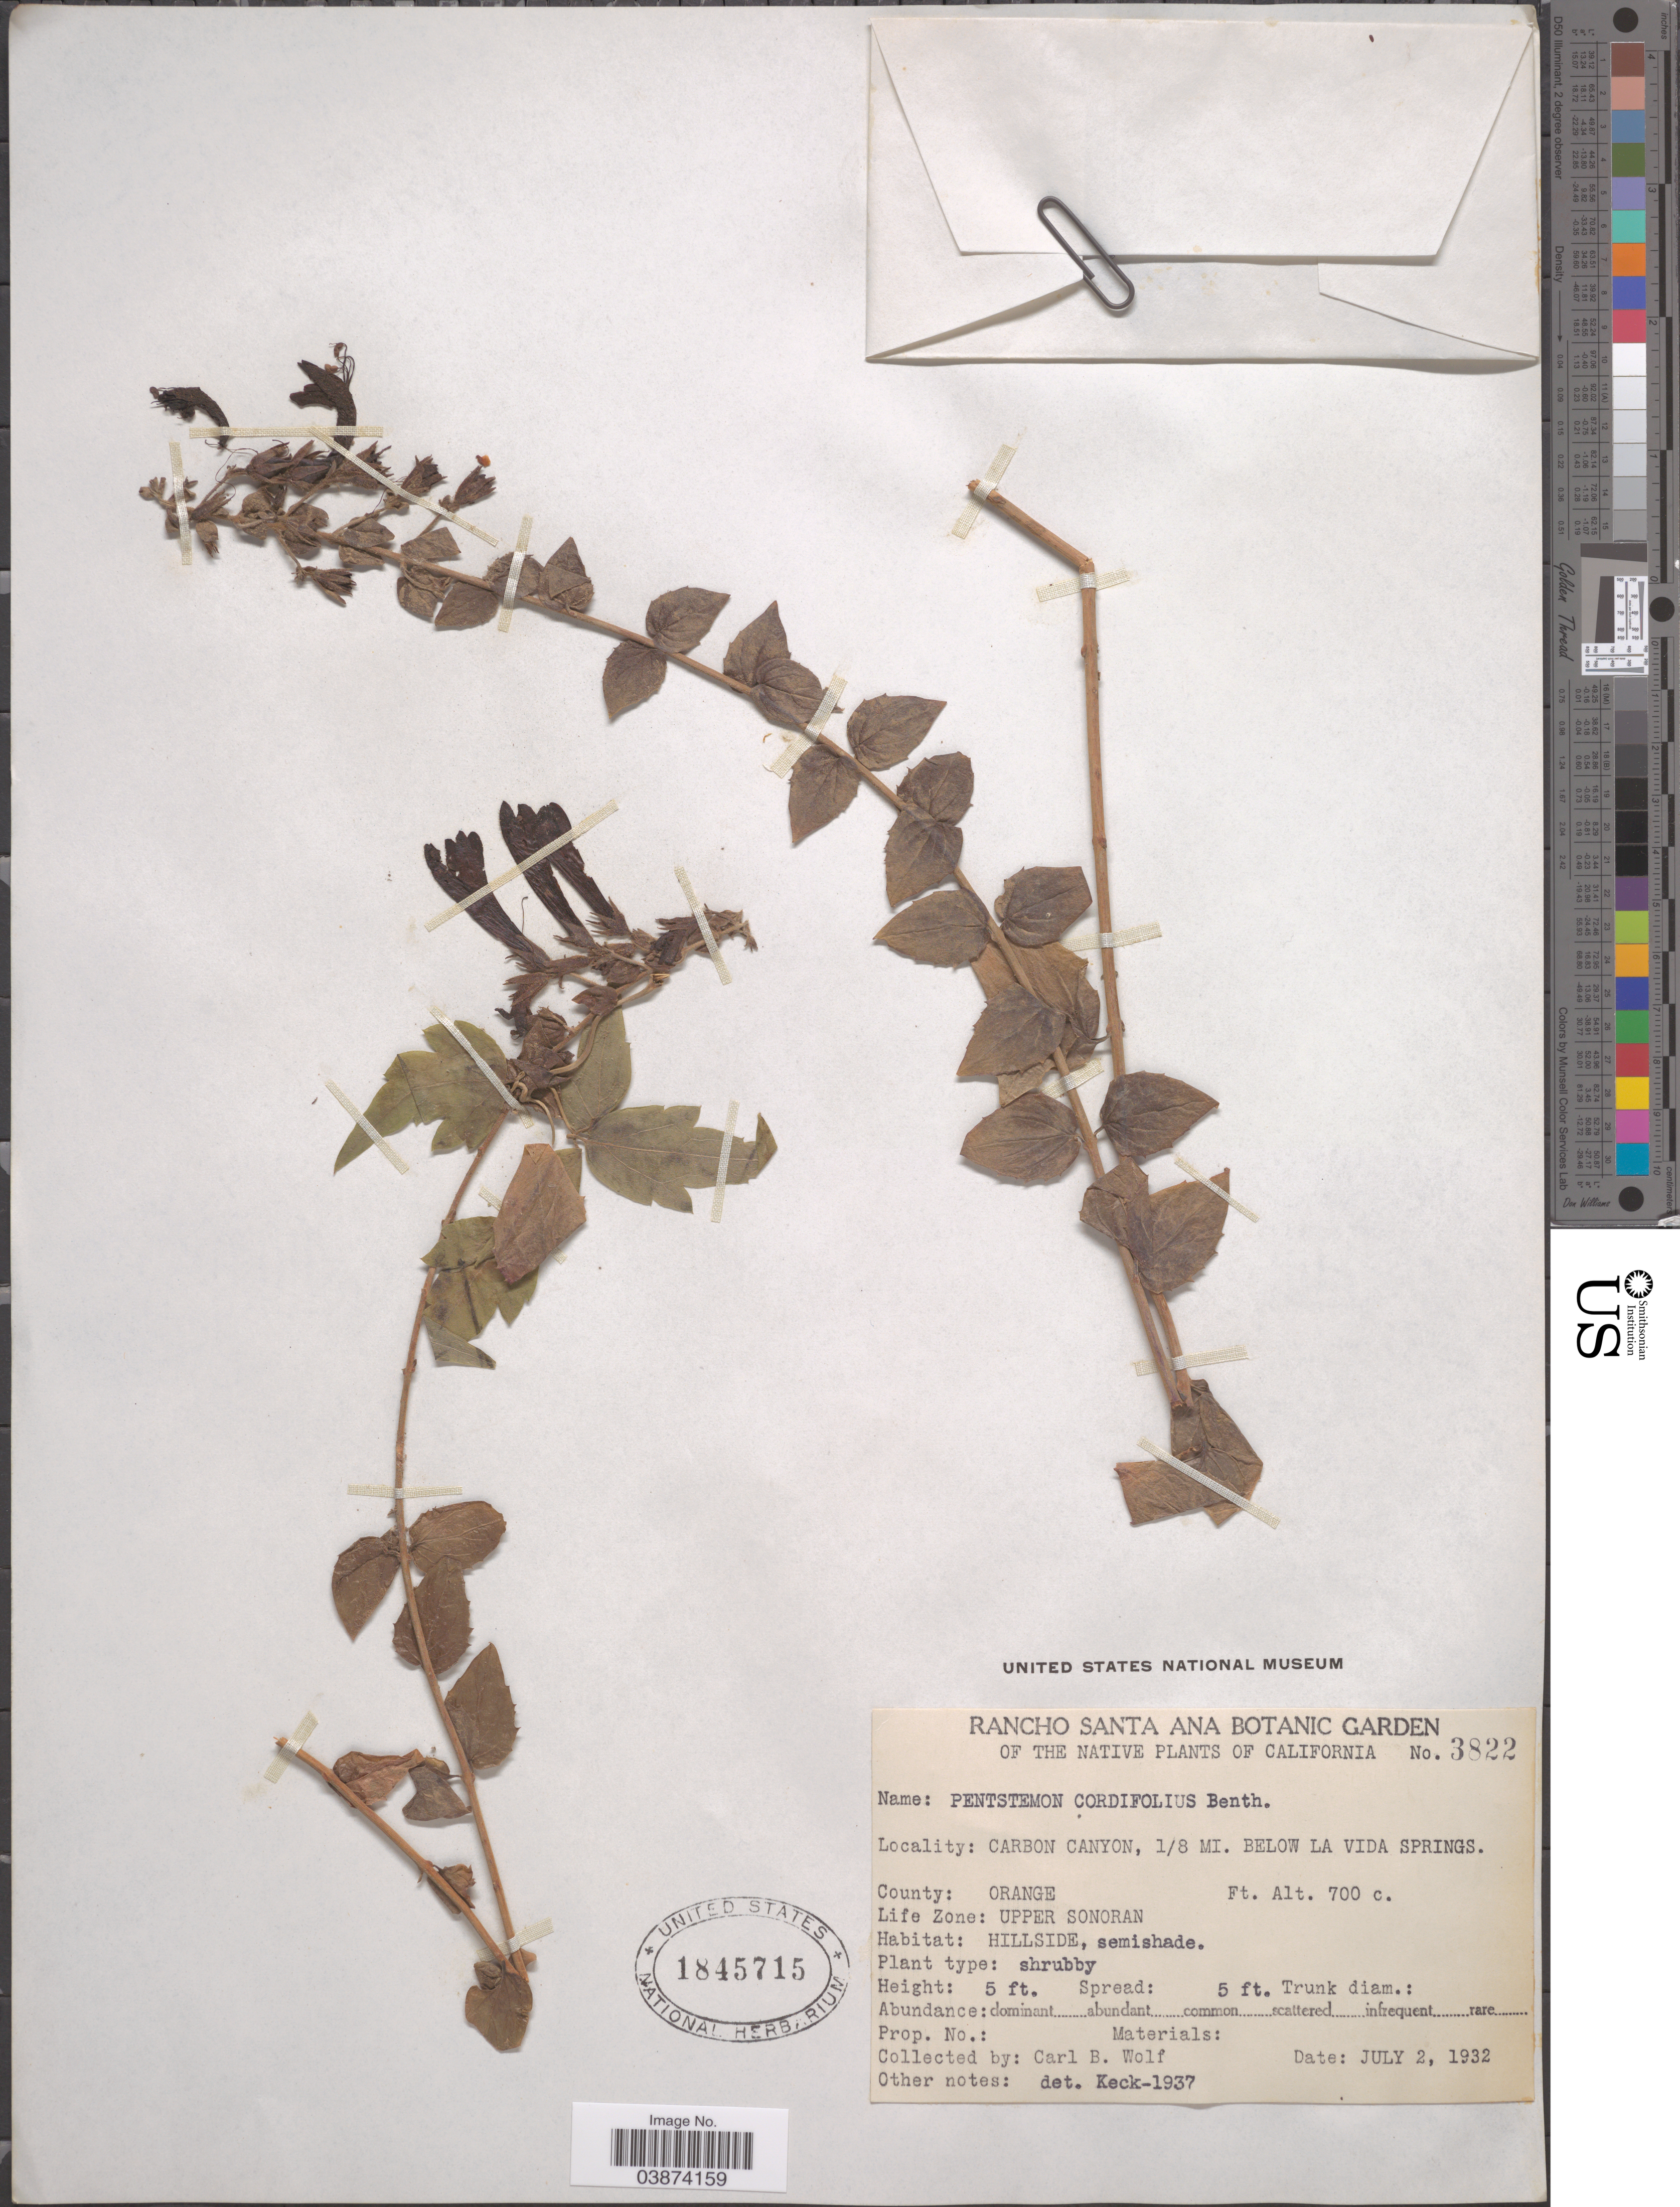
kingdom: Plantae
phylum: Tracheophyta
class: Magnoliopsida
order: Lamiales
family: Plantaginaceae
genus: Penstemon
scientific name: Penstemon cordifolius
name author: Benth.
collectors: C. B. Wolf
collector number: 3822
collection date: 1932-07-02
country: United States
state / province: California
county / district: Orange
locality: Carbon Canyon, 1/8 mi. below La Vida Springs. County: Orange. Life Zone: Upper Sonoran.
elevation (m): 213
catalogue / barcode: US 1845715